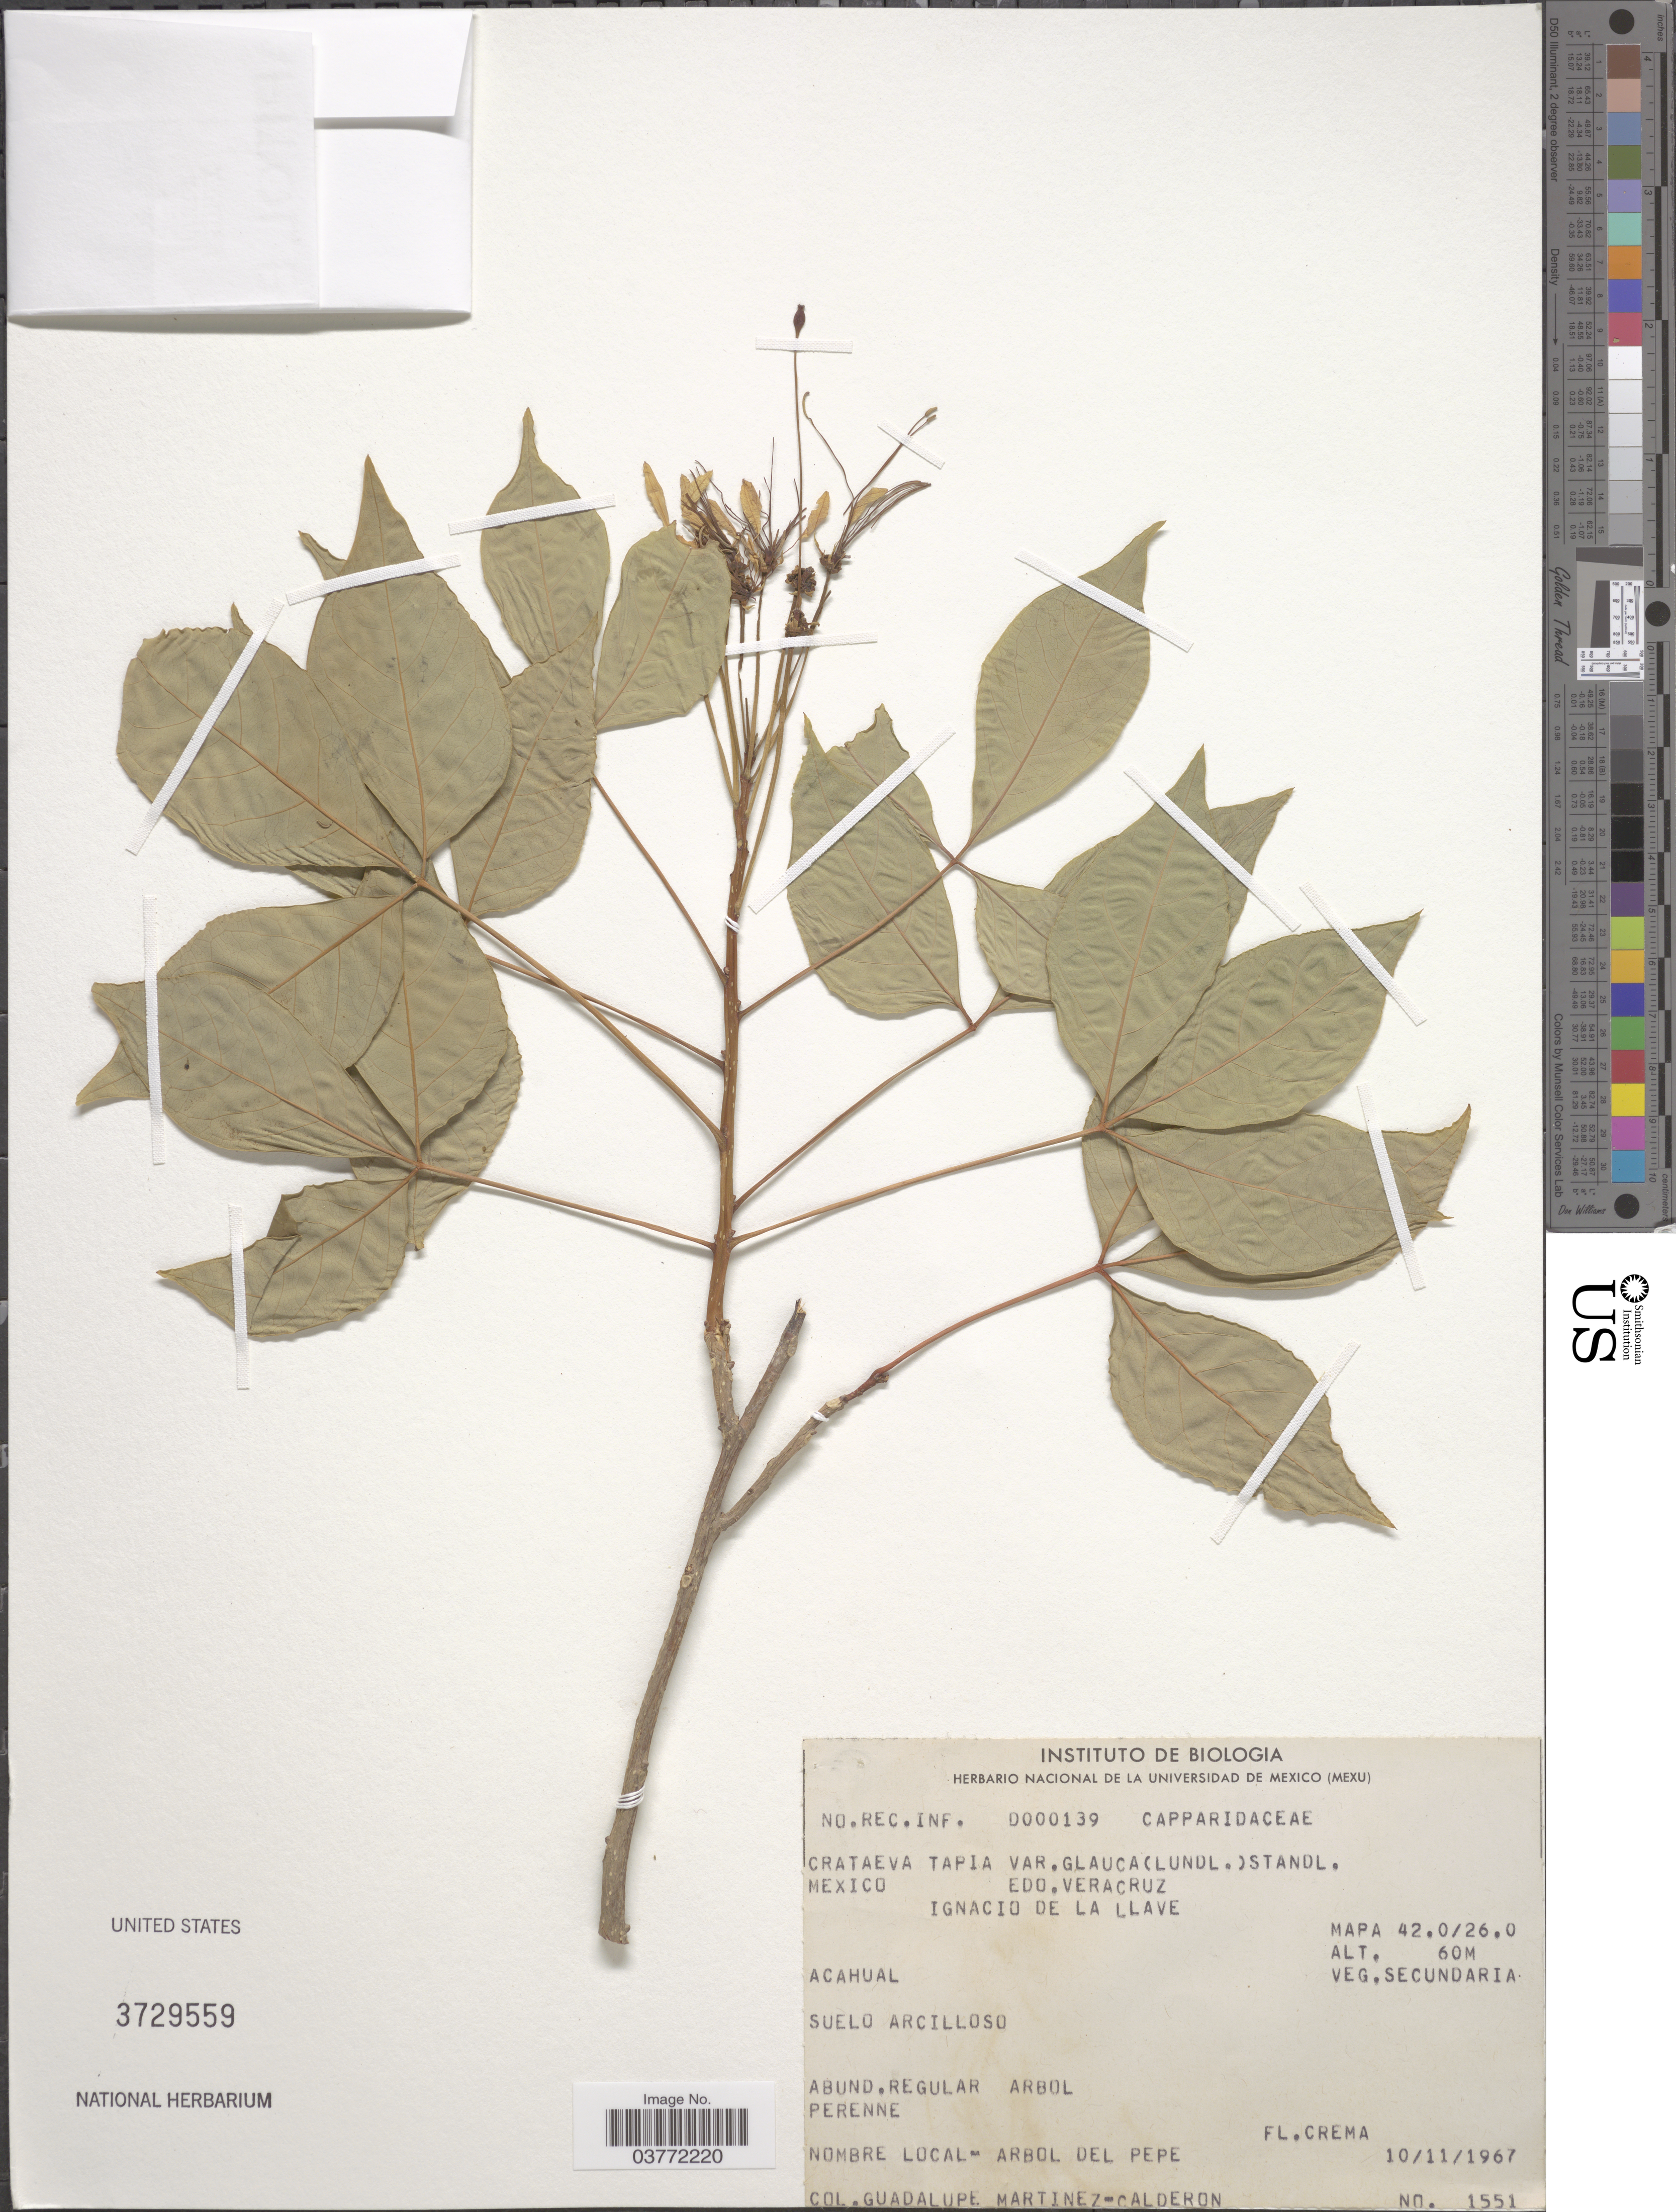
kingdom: Plantae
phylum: Tracheophyta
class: Magnoliopsida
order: Brassicales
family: Capparaceae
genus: Crateva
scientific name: Crateva tapia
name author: L.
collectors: G. Martinez-C.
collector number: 1551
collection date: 1967-11-10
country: Mexico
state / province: Veracruz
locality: Edo. Veracruz. Ignacio de la Llave. Mapa 42.0/ 26.0.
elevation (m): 60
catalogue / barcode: US 3729559